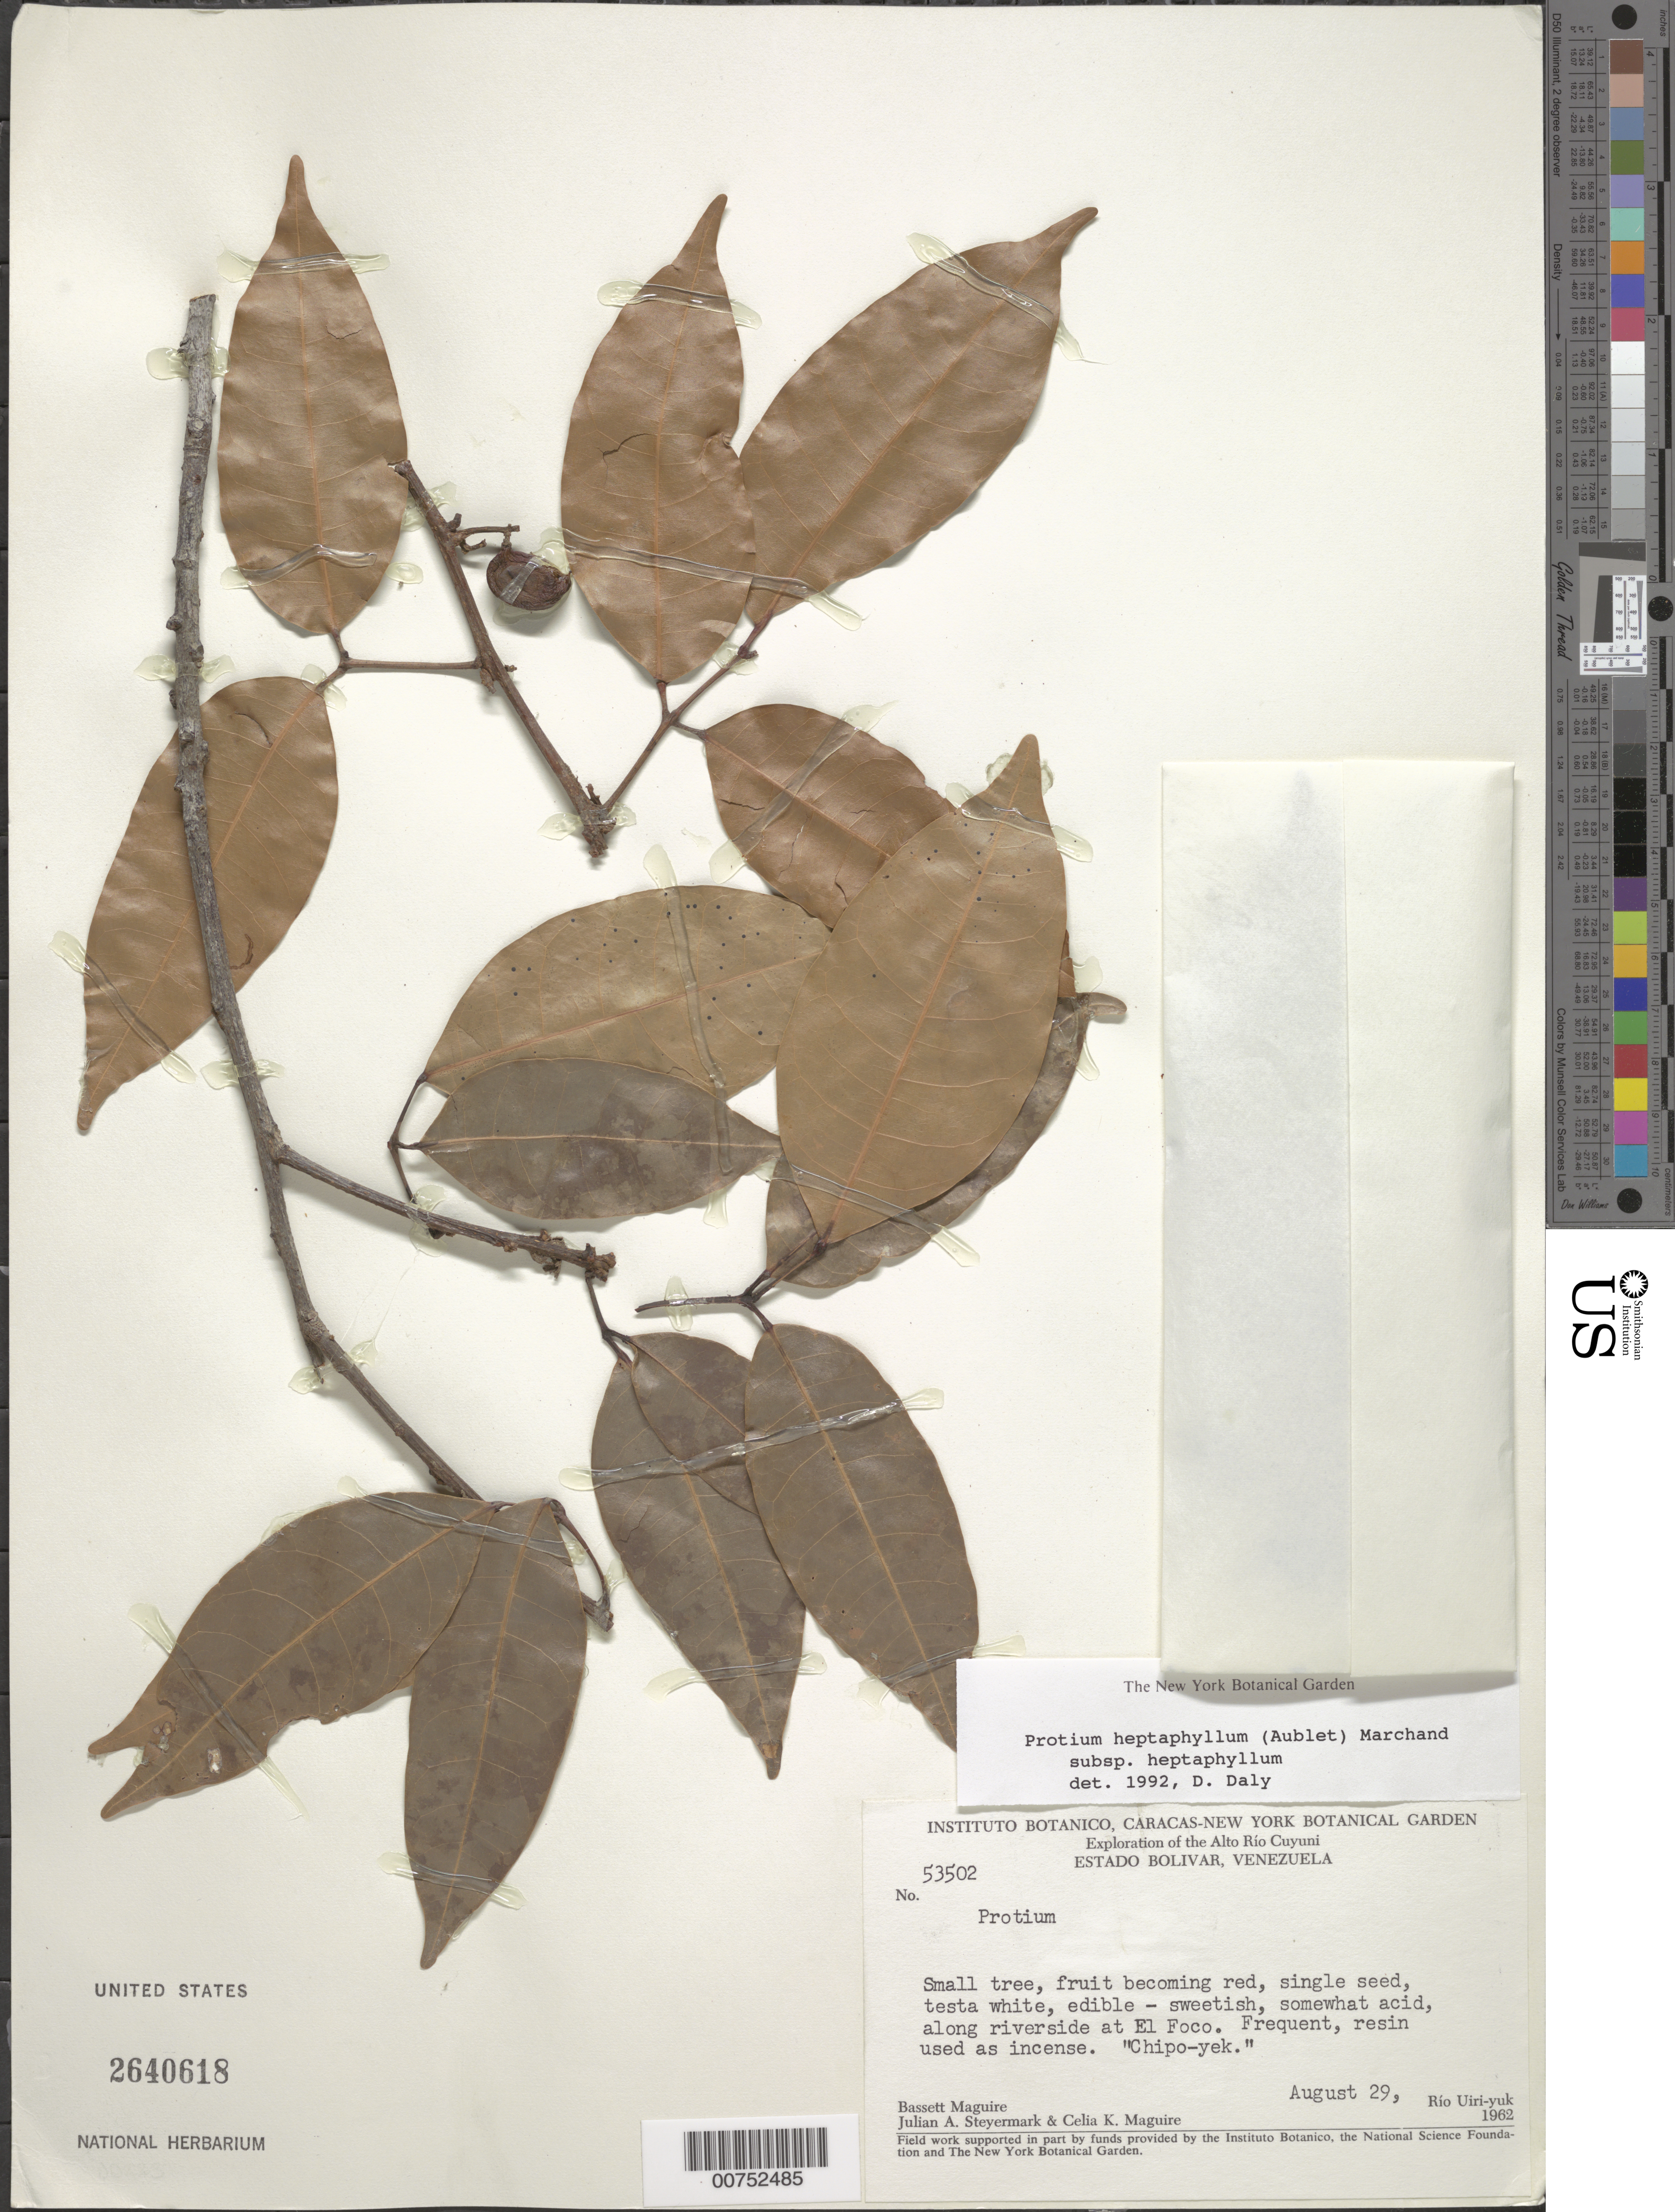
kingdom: Plantae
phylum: Tracheophyta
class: Magnoliopsida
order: Sapindales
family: Burseraceae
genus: Protium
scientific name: Protium heptaphyllum subsp. heptaphyllum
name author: (Aubl.) Marchand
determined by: Daly, D. C.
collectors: B. Maguire, J. Steyermark & C. K. Maguire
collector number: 53502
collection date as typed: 29-Aug-62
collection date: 1962-08-29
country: Venezuela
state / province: Bolívar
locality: Alto Río Cuyuni, El Foco, Río Uiri-yuk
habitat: Along riverside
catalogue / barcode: US 2640618